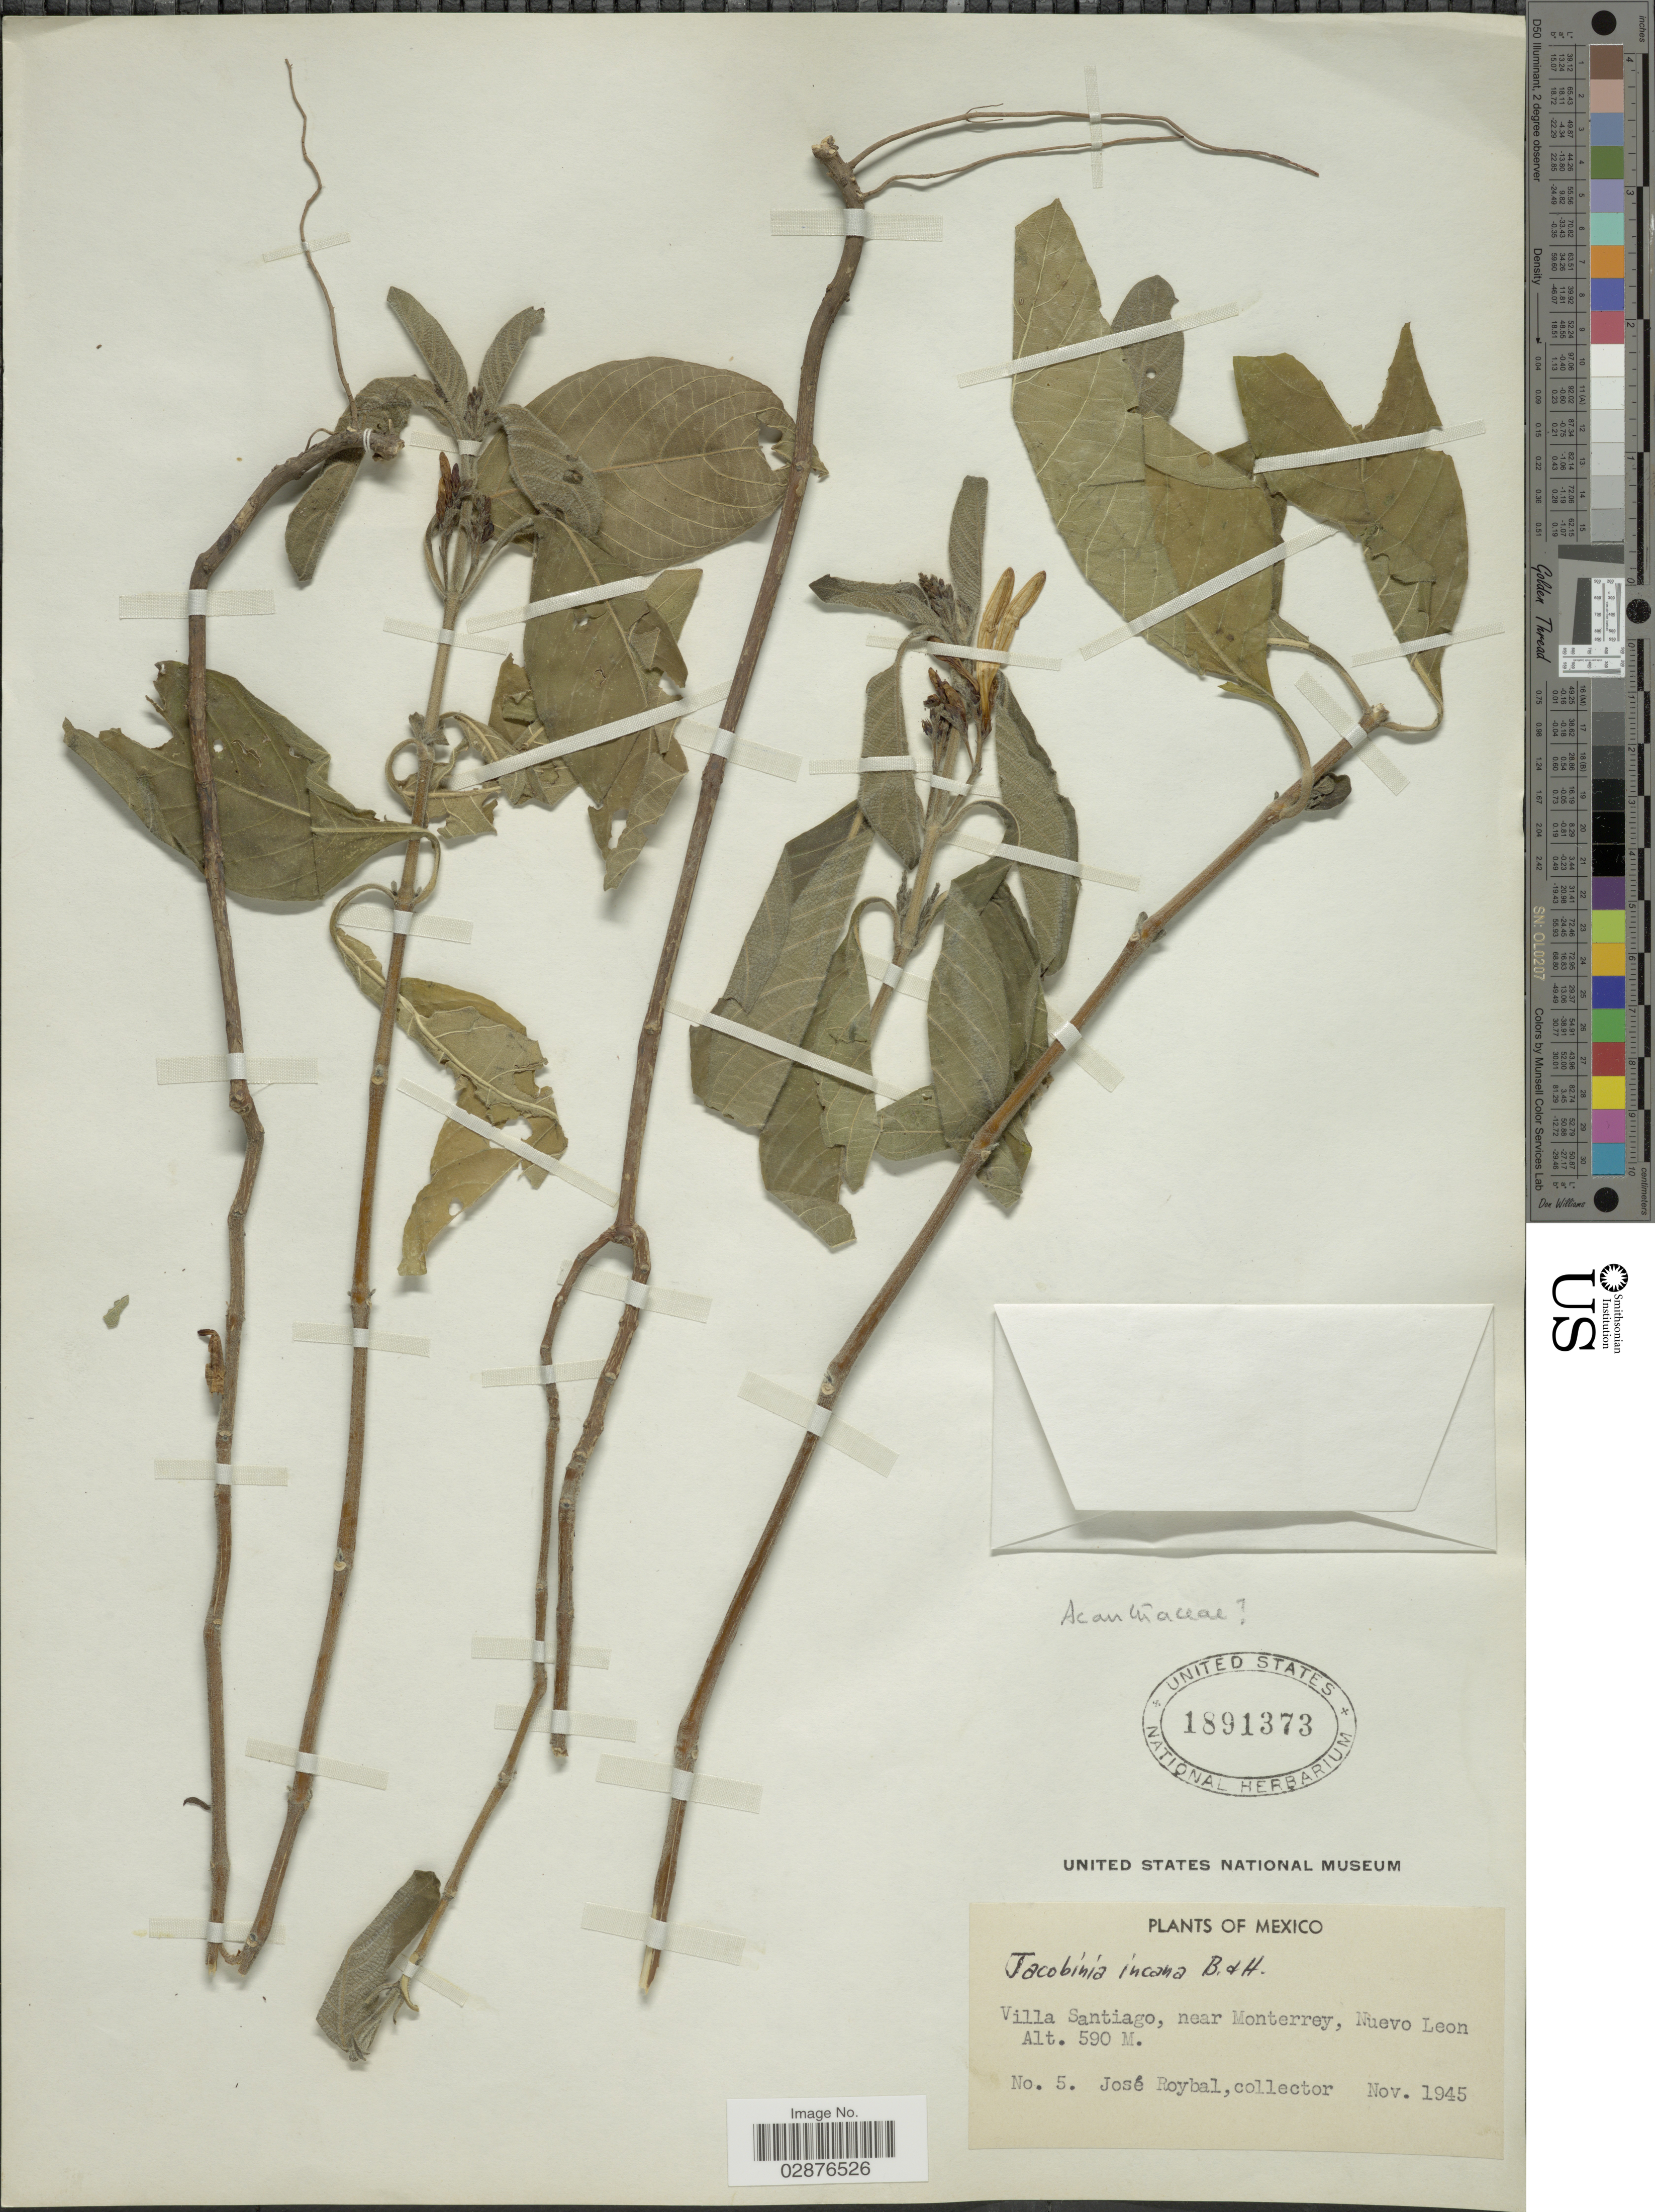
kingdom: Plantae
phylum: Tracheophyta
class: Magnoliopsida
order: Lamiales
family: Acanthaceae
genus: Justicia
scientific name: Justicia leonardii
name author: Wassh.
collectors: J. Roybal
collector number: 5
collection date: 1945-11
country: Mexico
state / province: Nuevo León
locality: Villa Santiago, near Monterrey.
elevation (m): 590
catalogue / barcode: US 1891373